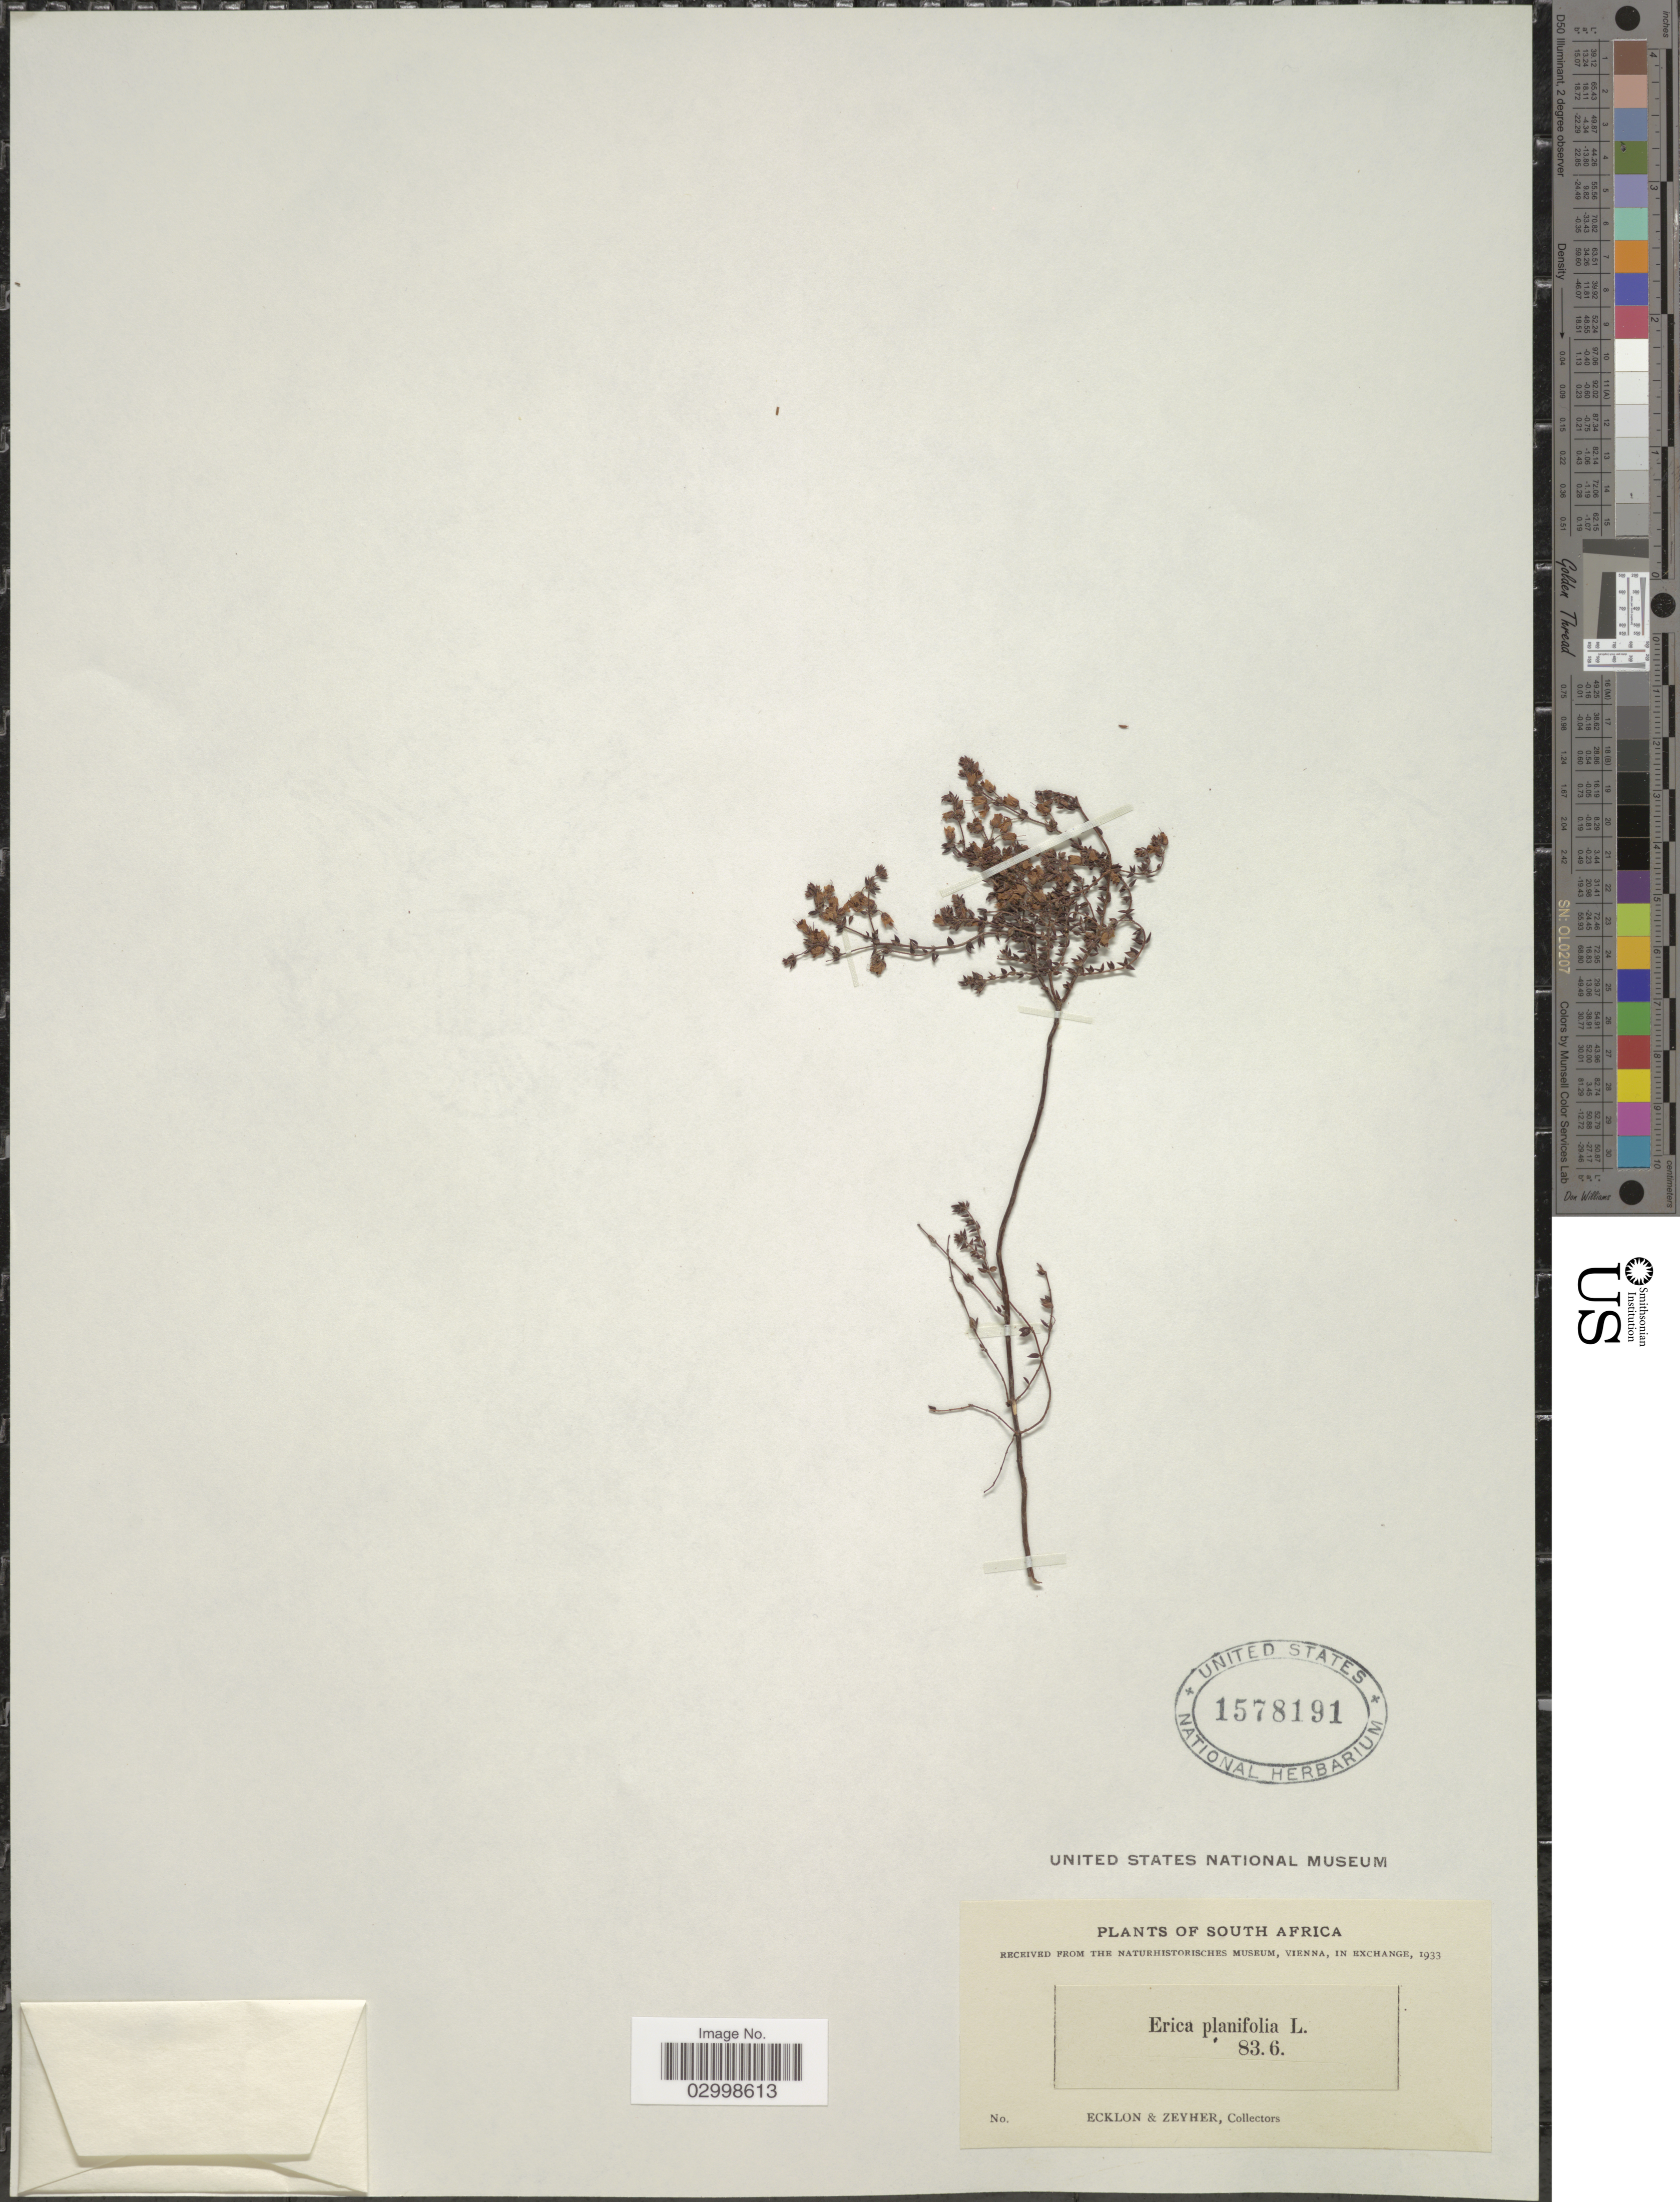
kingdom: Plantae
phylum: Tracheophyta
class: Magnoliopsida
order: Ericales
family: Ericaceae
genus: Erica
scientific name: Erica planifolia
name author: L.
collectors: -. Ecklon & -. Zeyher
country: South Africa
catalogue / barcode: US 1578191